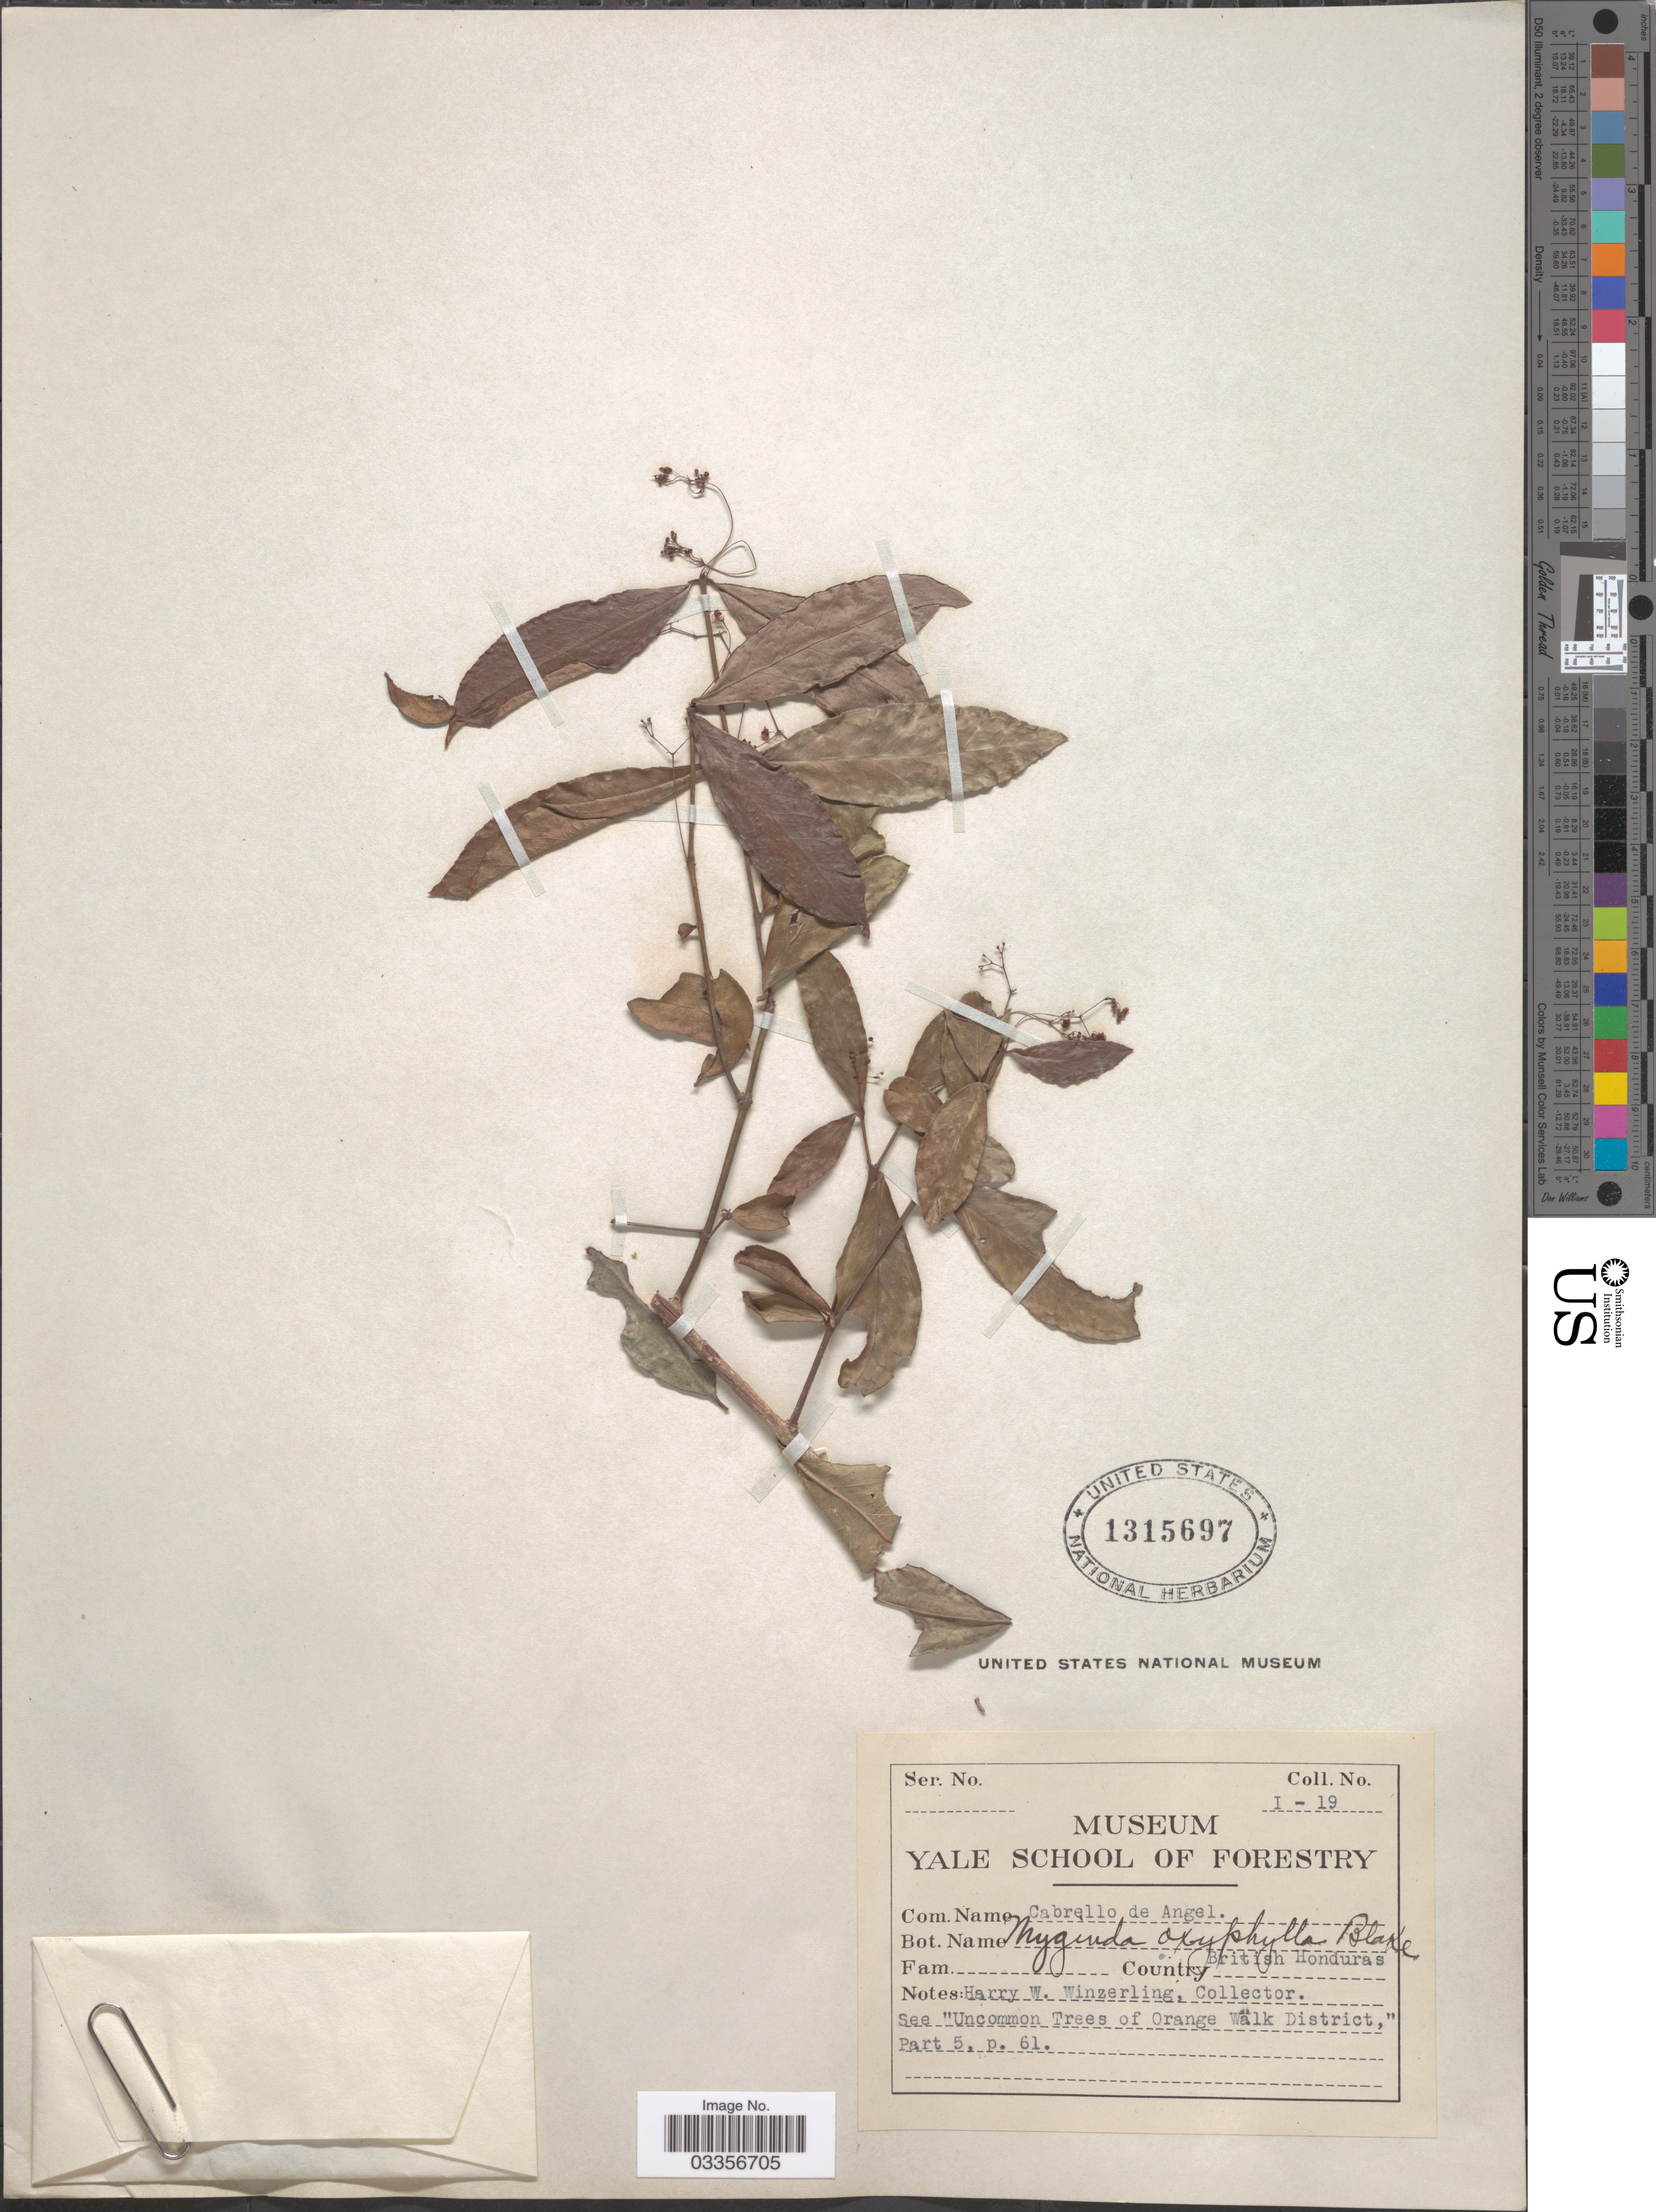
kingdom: Plantae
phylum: Tracheophyta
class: Magnoliopsida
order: Celastrales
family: Celastraceae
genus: Crossopetalum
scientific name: Crossopetalum oxyphyllum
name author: (S.F. Blake) Lundell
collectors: H. Winzerling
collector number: I-19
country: Belize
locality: British Honduras.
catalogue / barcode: US 1315697